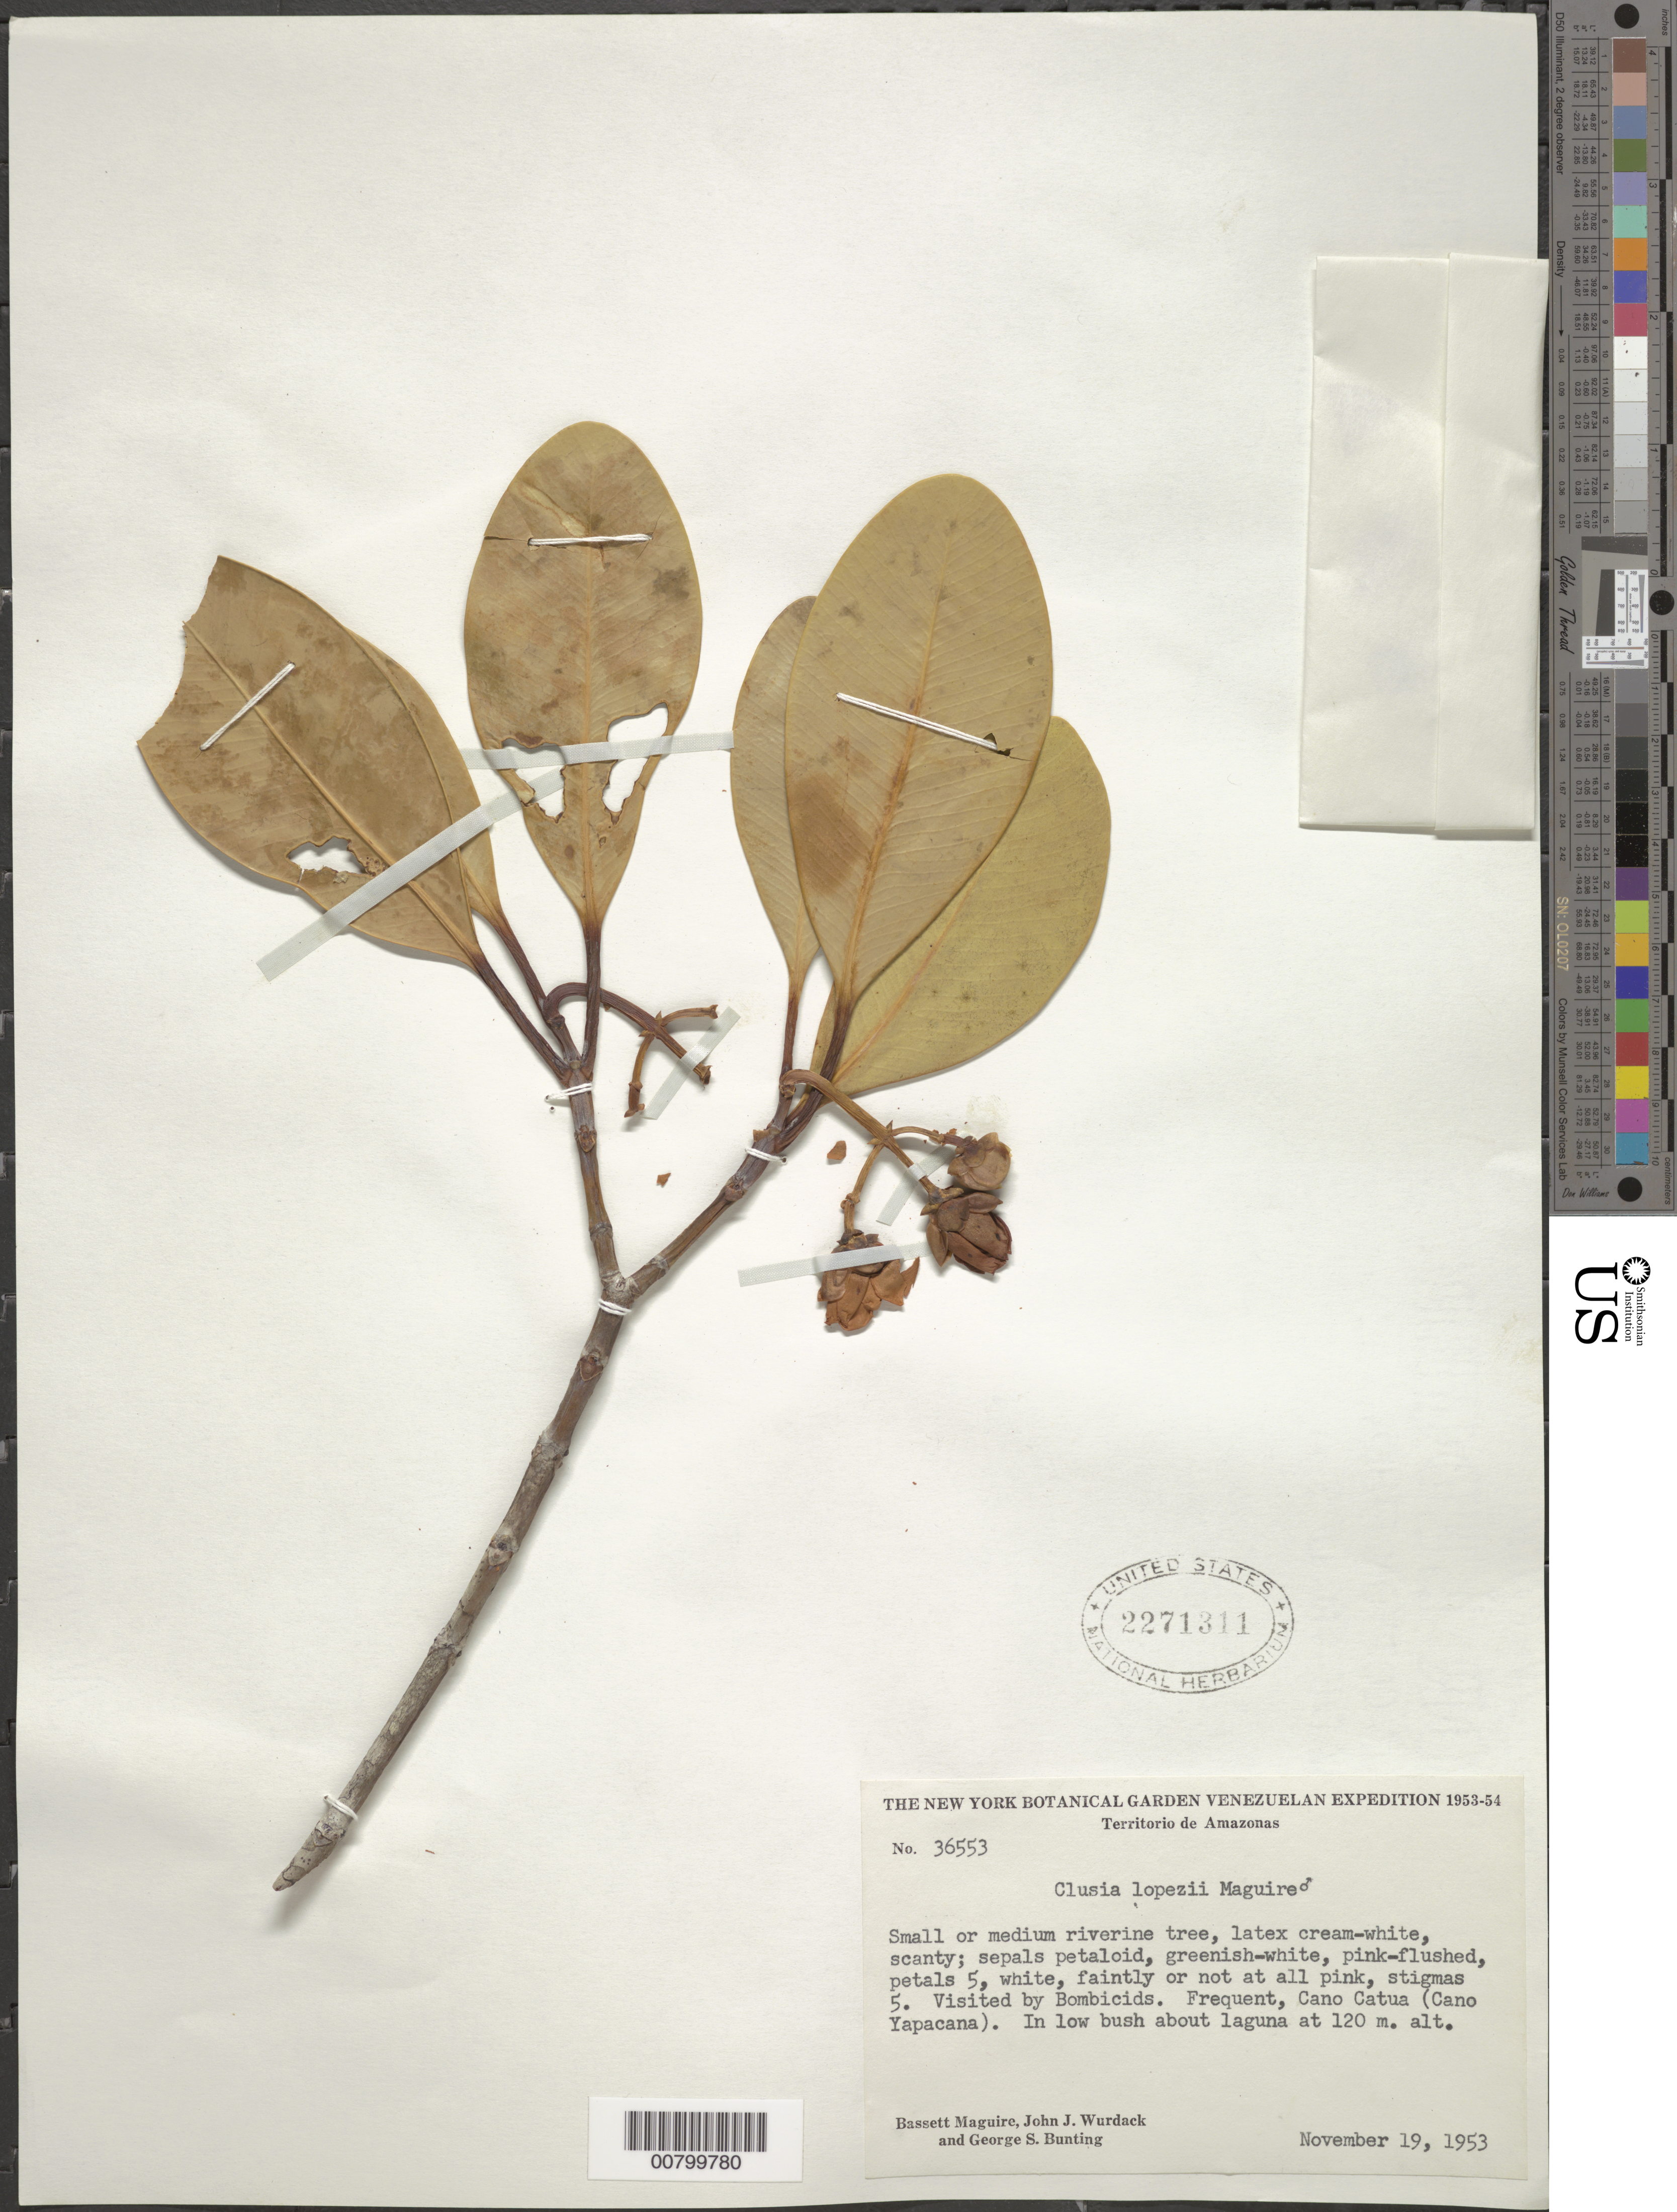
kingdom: Plantae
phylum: Tracheophyta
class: Magnoliopsida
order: Malpighiales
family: Clusiaceae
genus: Clusia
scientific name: Clusia lopezii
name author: Maguire in R.E. Schult.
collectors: B. Maguire, J. J. Wurdack & G. S. Bunting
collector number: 36553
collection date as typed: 19-Nov-53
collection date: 1953-11-19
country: Venezuela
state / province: Amazonas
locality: Río Orinoco, Caño Catua, Casiquiare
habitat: Low bush around laguna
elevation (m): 120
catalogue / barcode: US 2271311